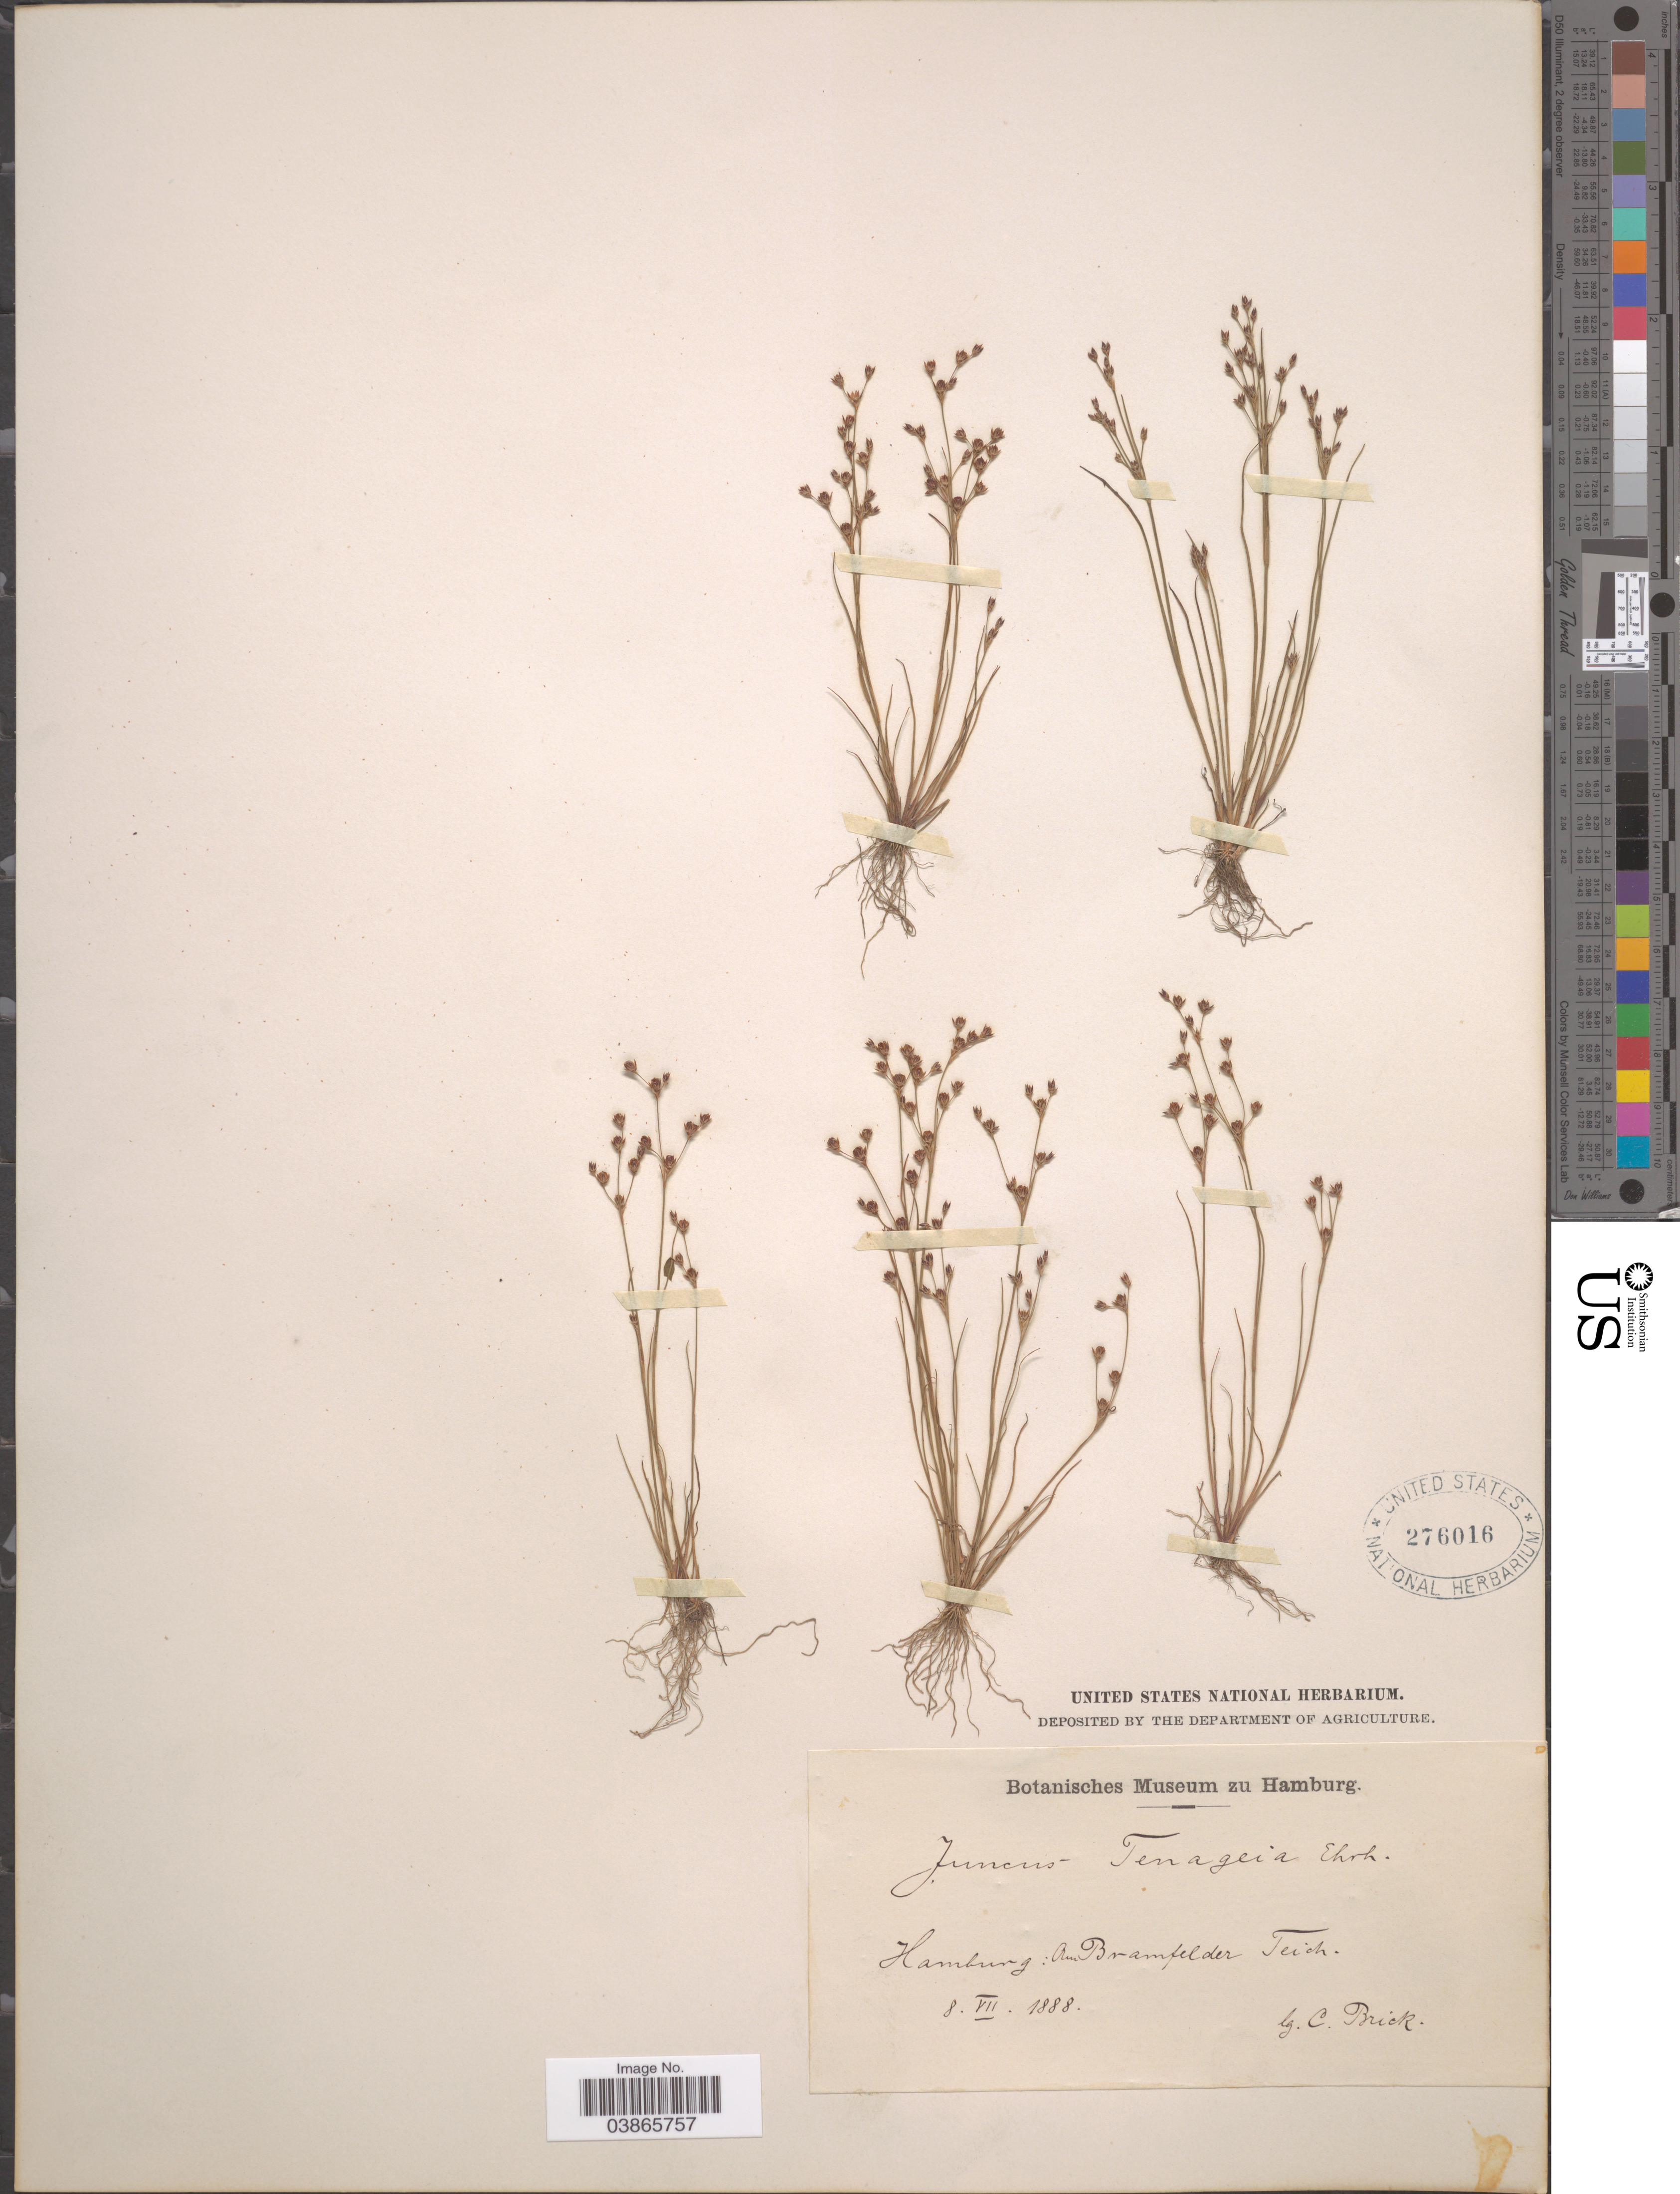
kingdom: Plantae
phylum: Tracheophyta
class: Liliopsida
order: Poales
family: Juncaceae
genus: Juncus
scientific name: Juncus tenageia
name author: Ehrh. ex L. f.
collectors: C. Brick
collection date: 1888-07-08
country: Germany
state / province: Hamburg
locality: Am Bramfelder Teich.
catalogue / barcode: US 276016